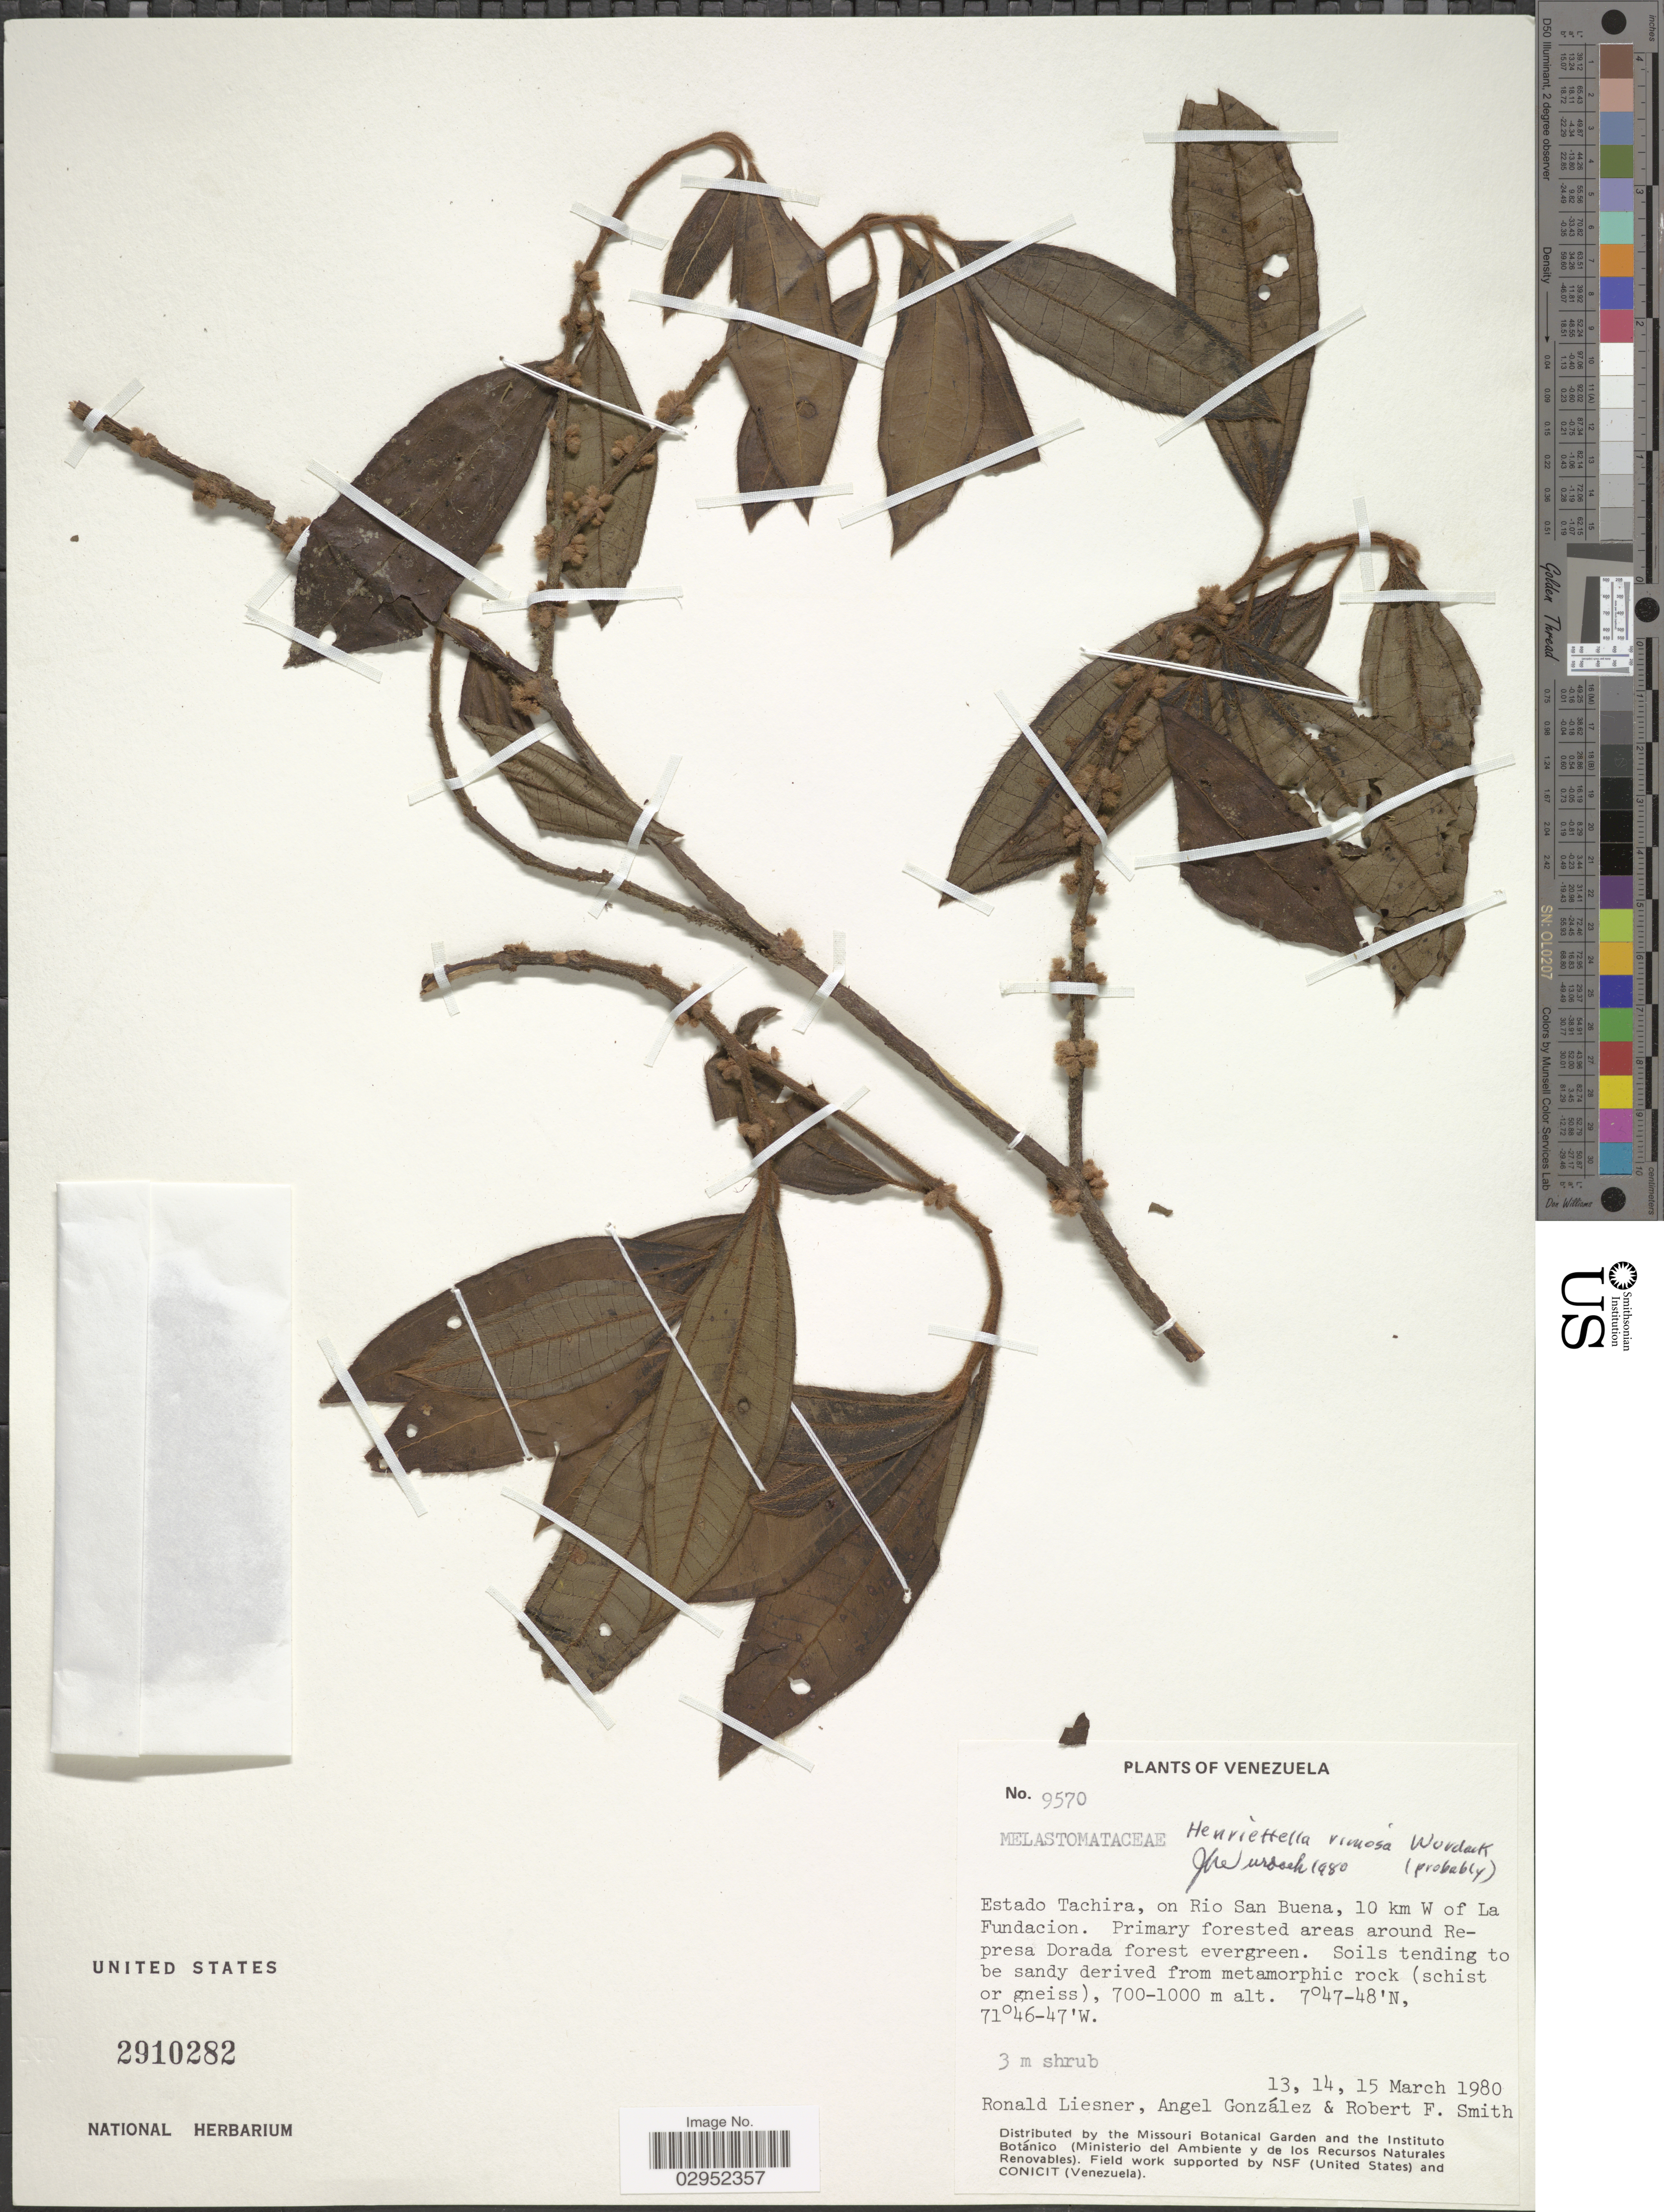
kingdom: Plantae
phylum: Tracheophyta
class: Magnoliopsida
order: Myrtales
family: Melastomataceae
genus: Henriettea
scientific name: Henriettea rimosa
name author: (Wurdack) Penneys et al.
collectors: R. L. Liesner, A. C. González & R. F. Smith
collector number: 9570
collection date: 1980-03-13/1980-03-15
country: Venezuela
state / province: Tachira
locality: On Río San Buena, 10 km W of La Fundacion. Primary forested areas around Represa Dorada forest evergreen.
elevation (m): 700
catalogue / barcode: US 2910282